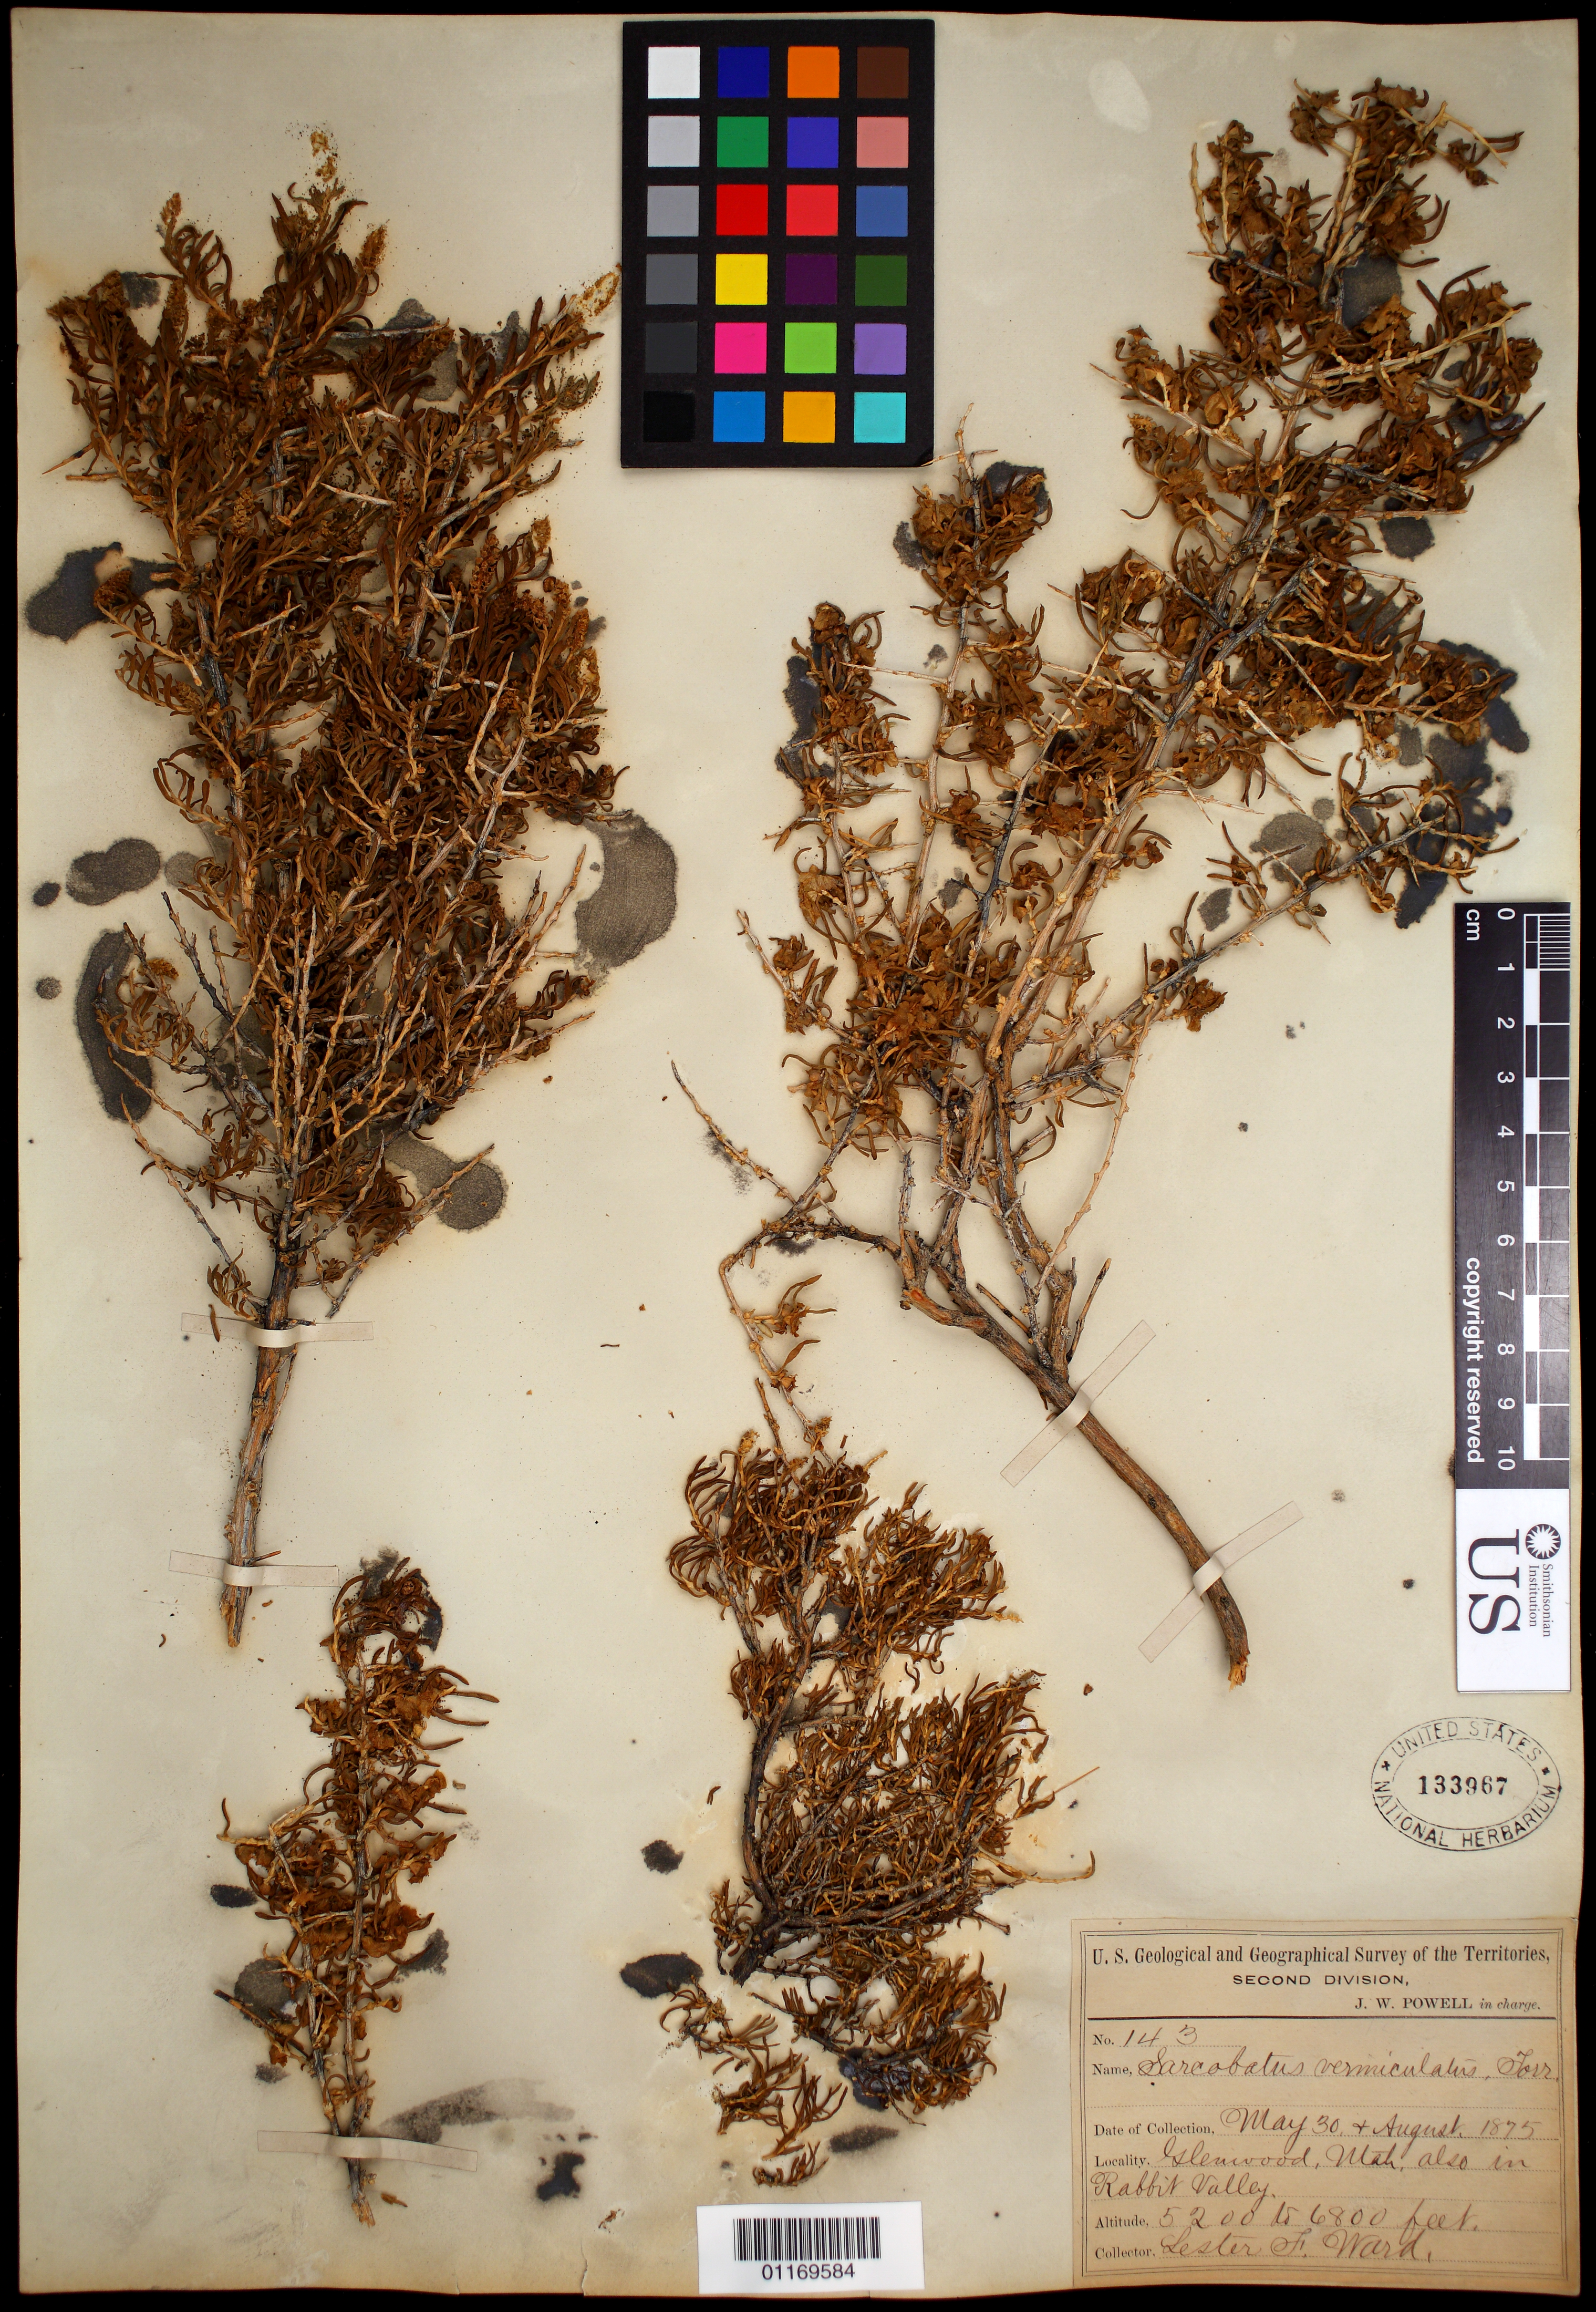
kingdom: Plantae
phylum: Tracheophyta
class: Magnoliopsida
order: Caryophyllales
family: Sarcobataceae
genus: Sarcobatus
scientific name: Sarcobatus vermiculatus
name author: (Hook.) Torr.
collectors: L. F. Ward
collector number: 143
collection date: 1875-05-30/1875-08-30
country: United States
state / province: Utah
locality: Glenwood, Rabbit Valley.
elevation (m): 1585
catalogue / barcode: US 133967